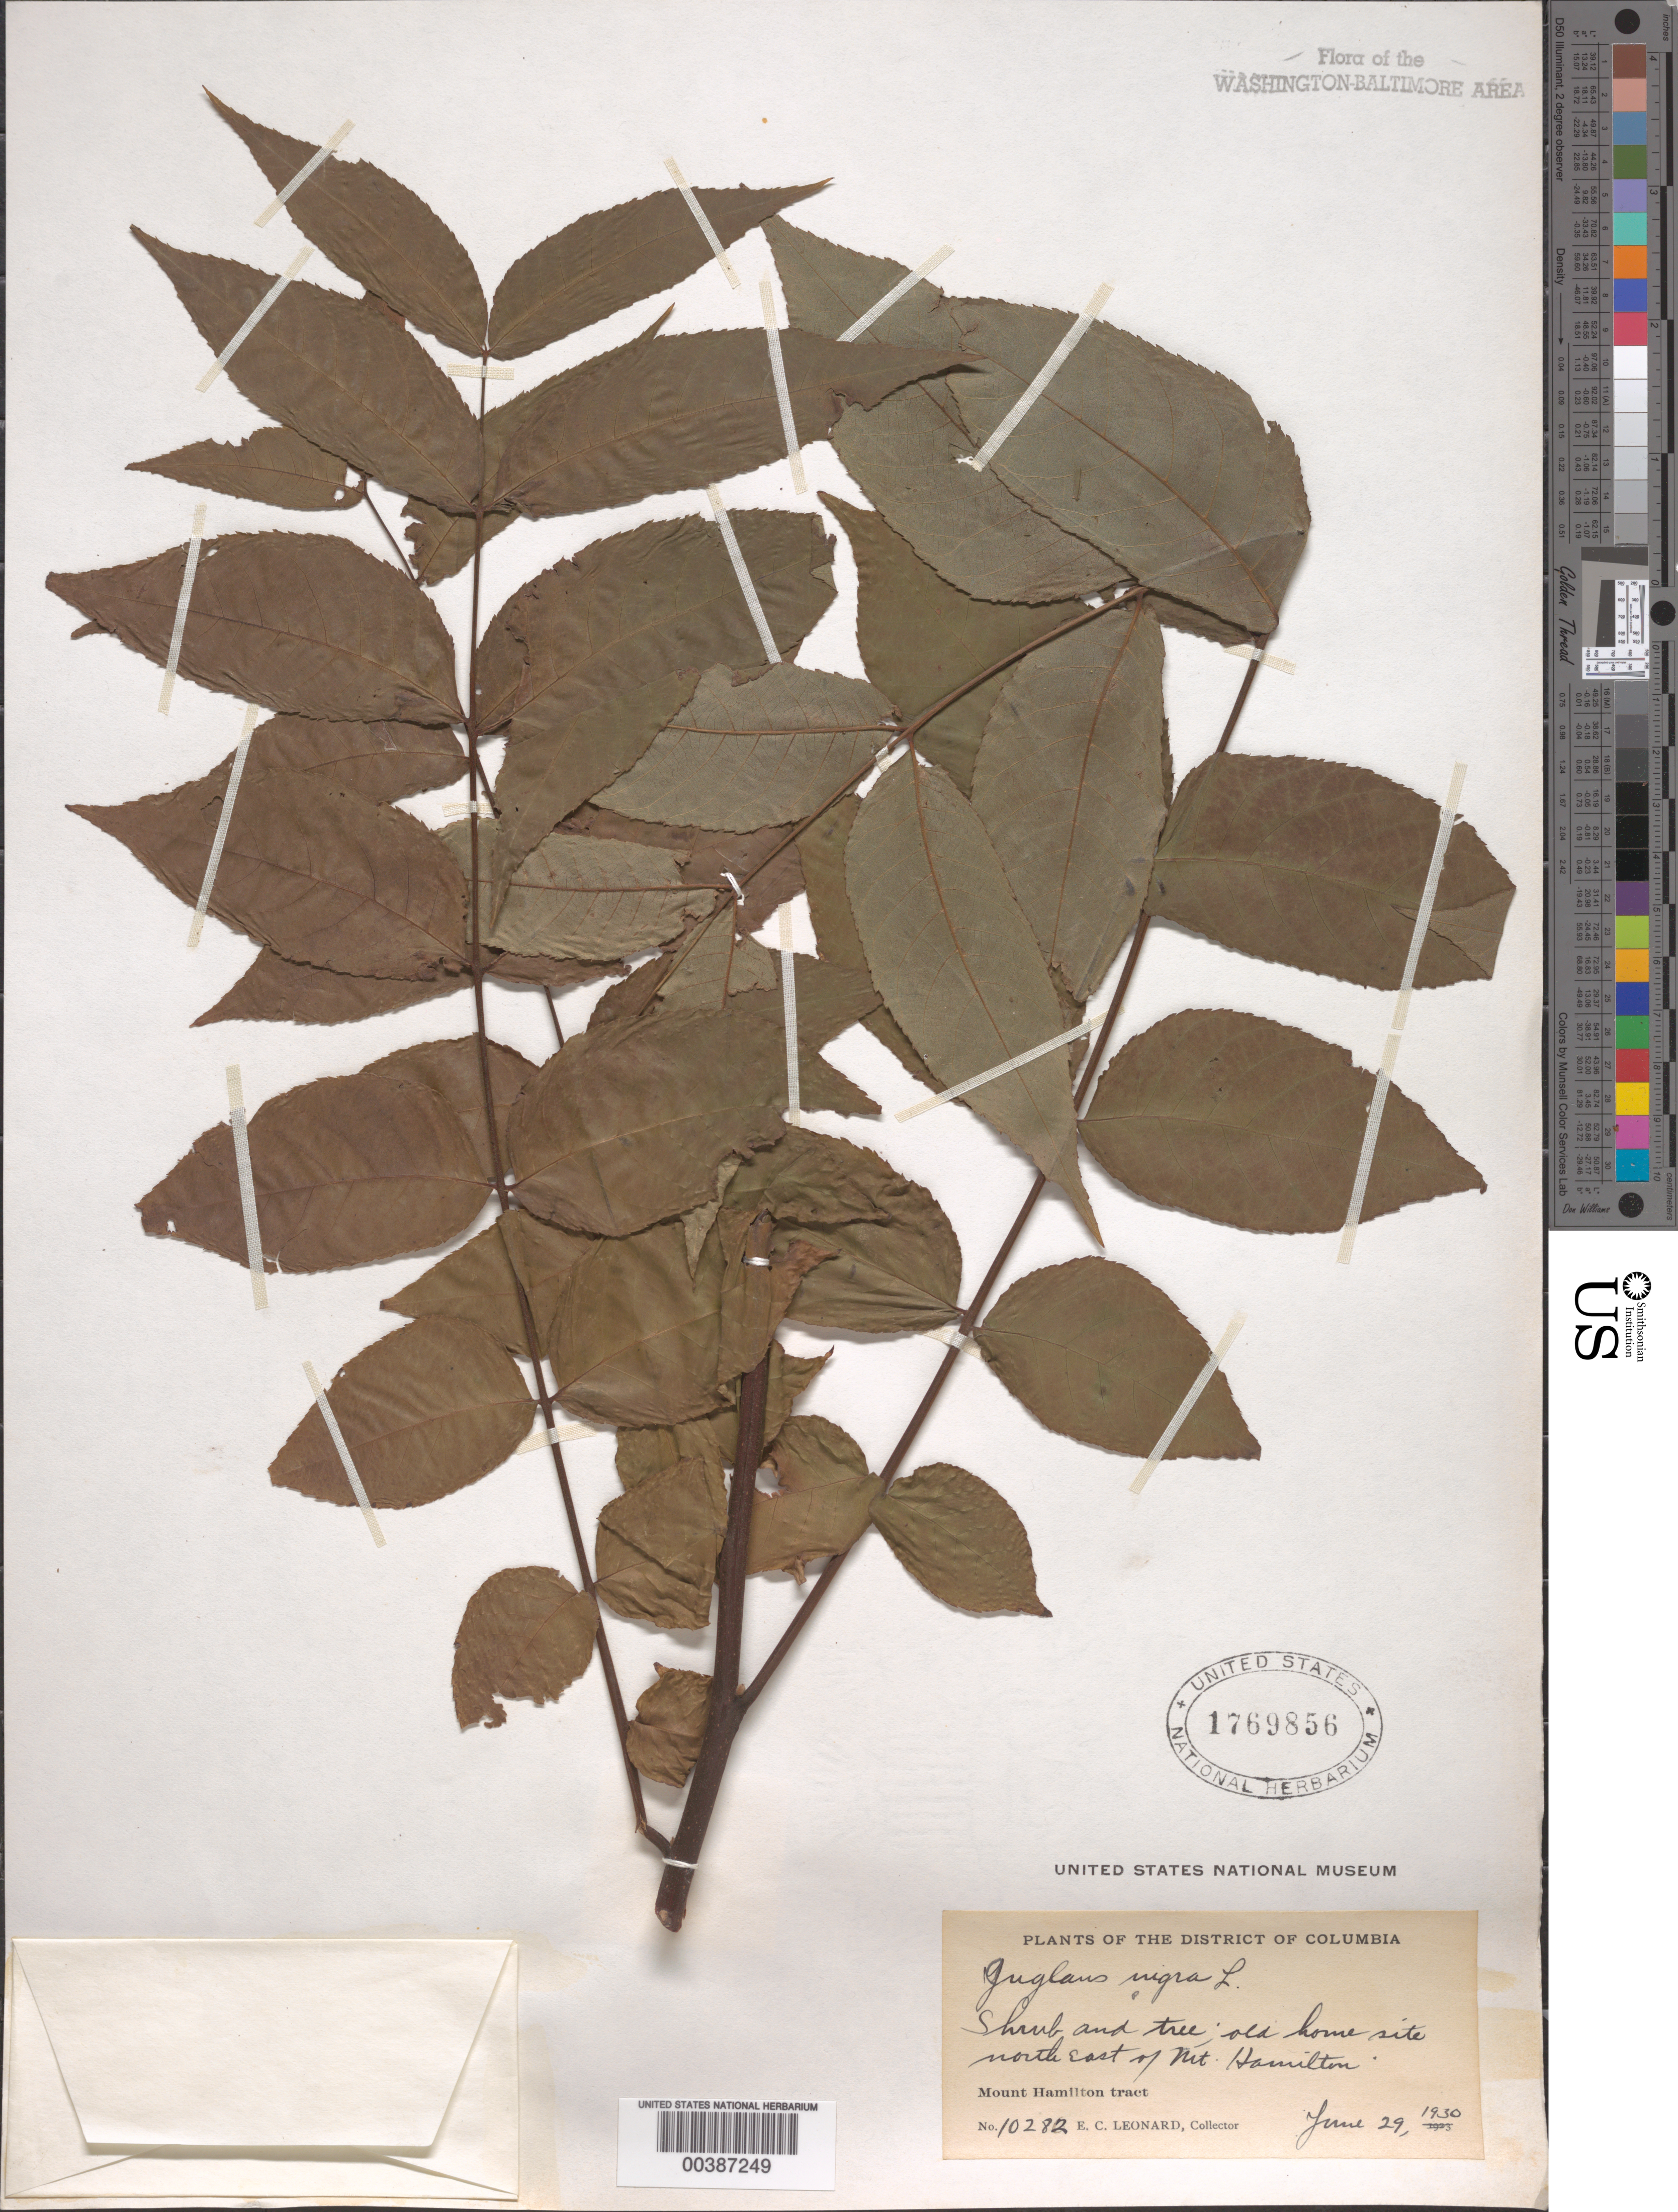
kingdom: Plantae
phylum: Tracheophyta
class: Magnoliopsida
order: Fagales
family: Juglandaceae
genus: Juglans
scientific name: Juglans nigra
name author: L.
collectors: E. C. Leonard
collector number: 10282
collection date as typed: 29 Jun 1930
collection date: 1930-06-29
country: United States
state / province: District of Columbia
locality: northeast of Mount Hamilton, Old House Site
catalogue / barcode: US 1769856